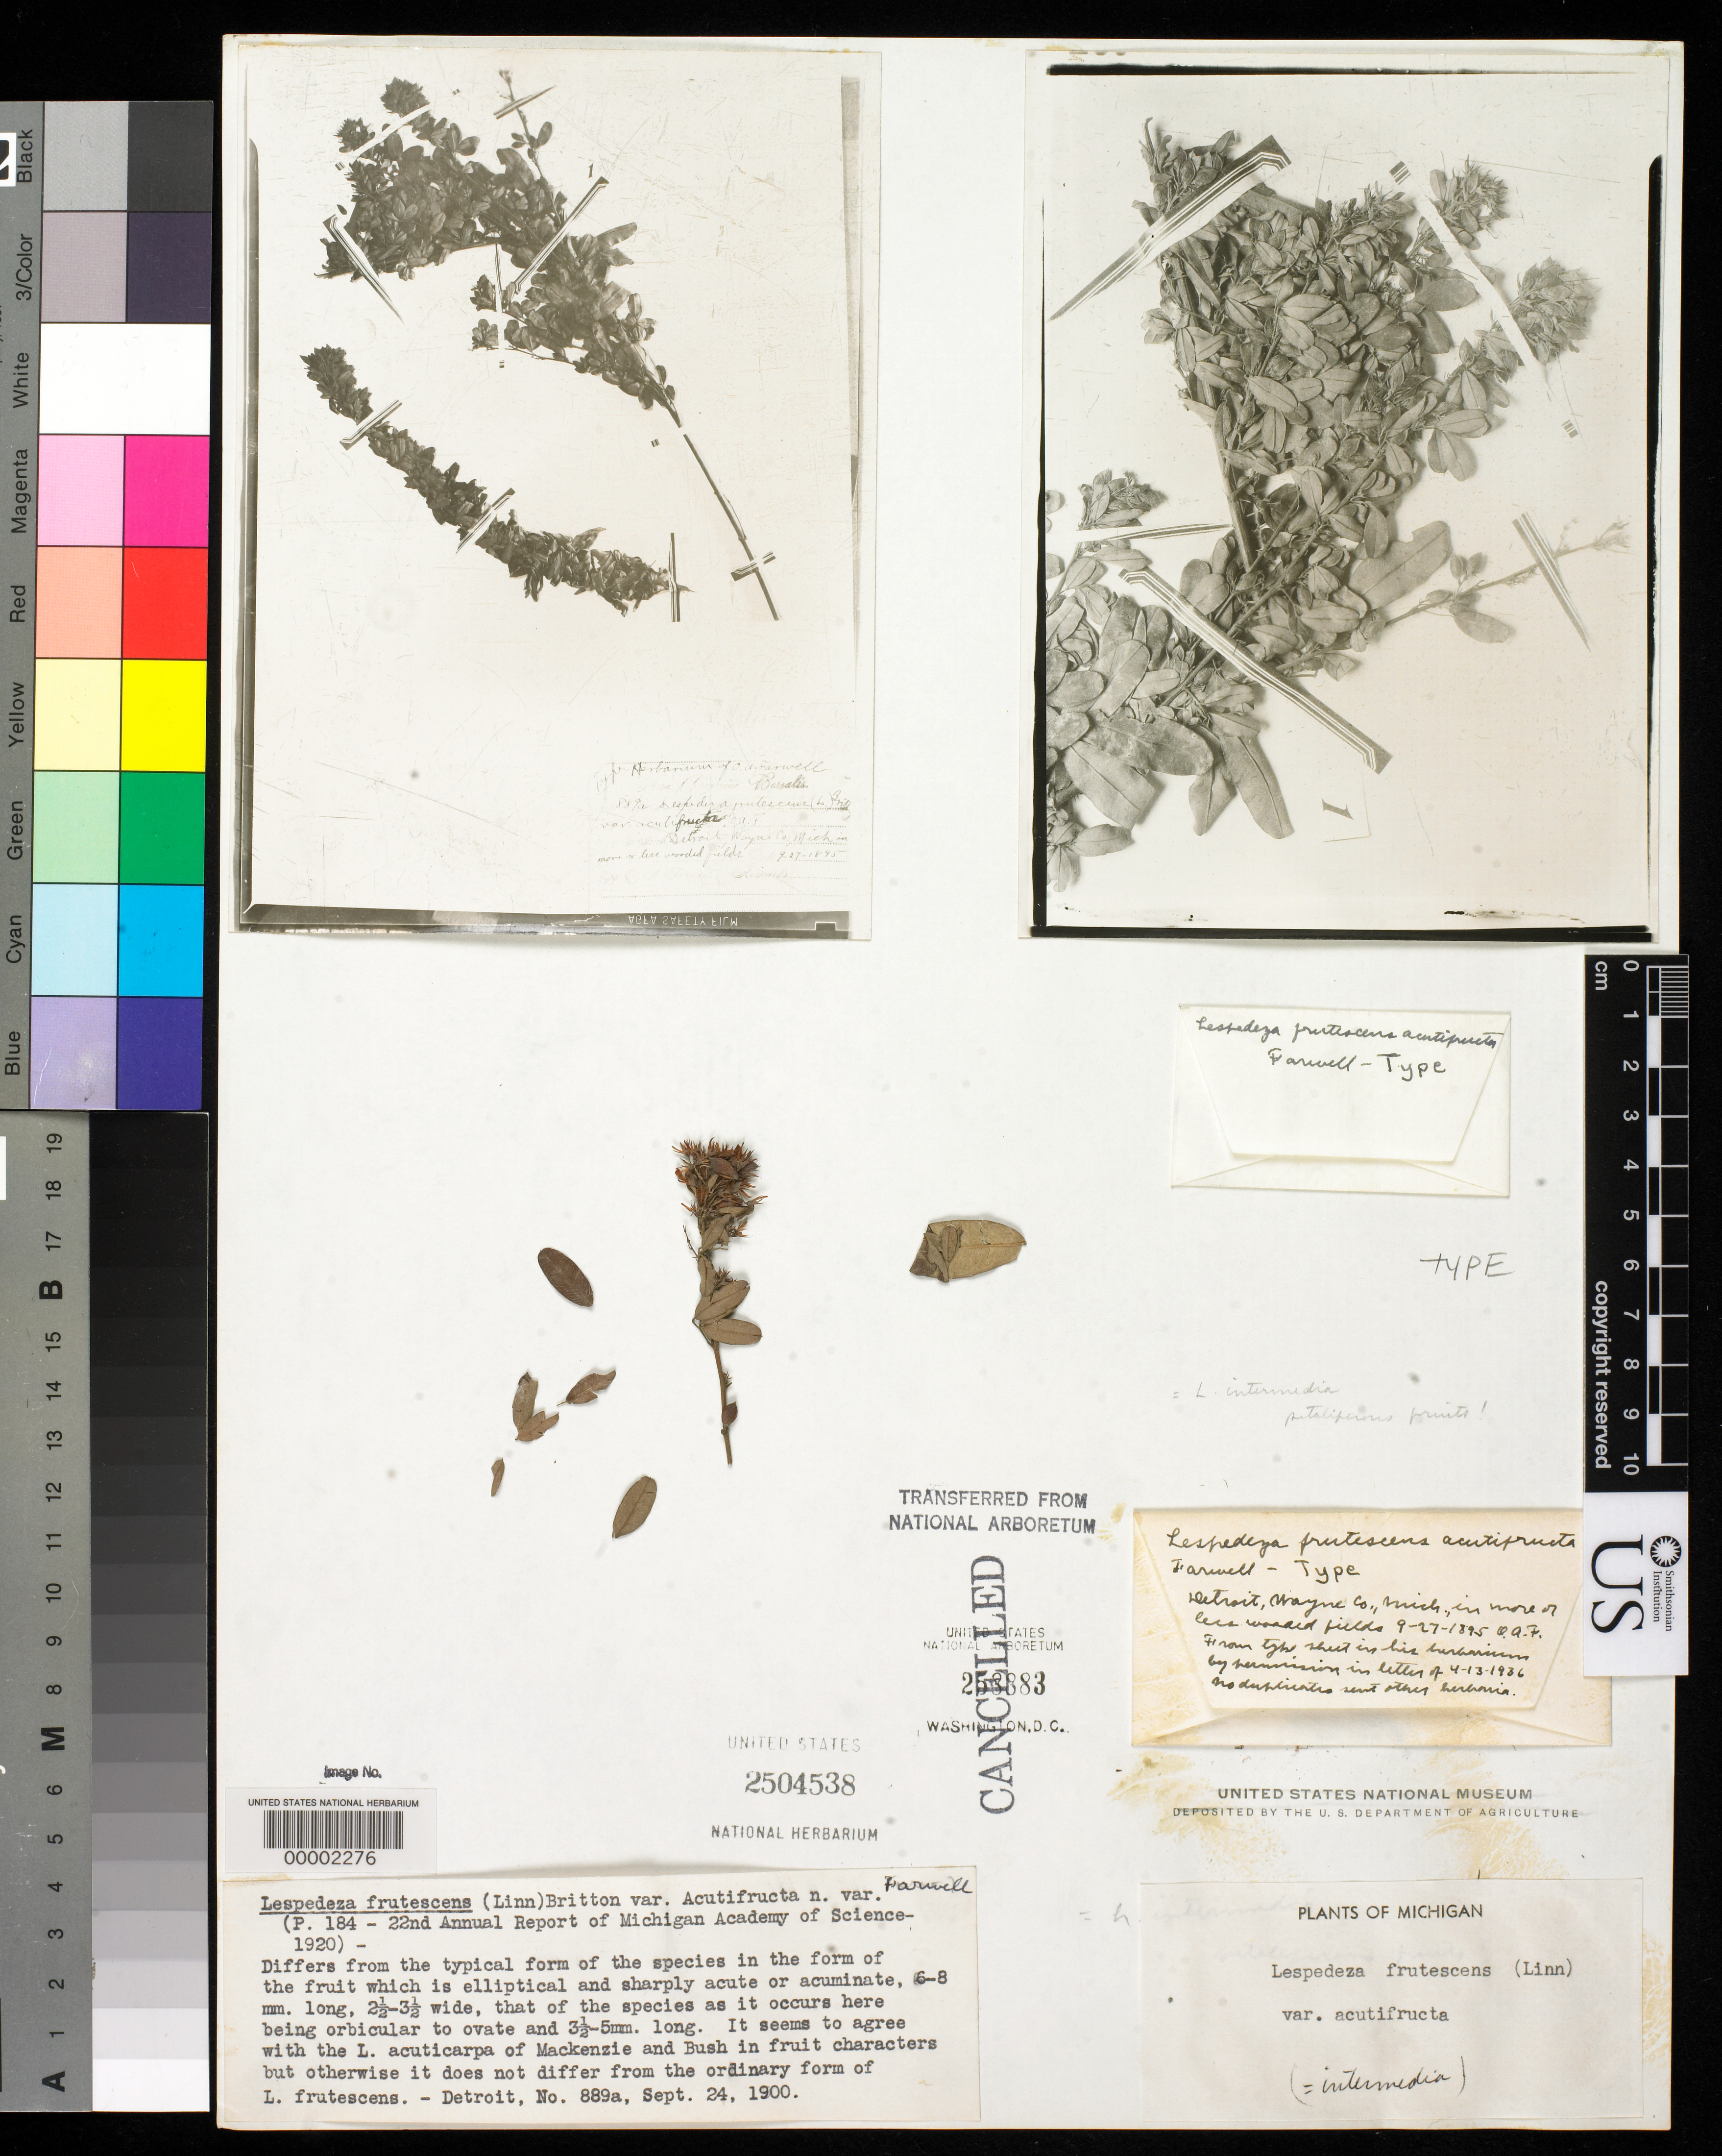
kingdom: Plantae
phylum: Tracheophyta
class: Magnoliopsida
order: Fabales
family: Fabaceae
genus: Lespedeza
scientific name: Lespedeza frutescens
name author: Britton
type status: Type Material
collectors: O. Farwell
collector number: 889 a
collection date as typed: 27 Sep 1895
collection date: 1895-09-27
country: United States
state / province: Michigan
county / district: Wayne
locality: Detroit.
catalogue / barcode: US 2504538